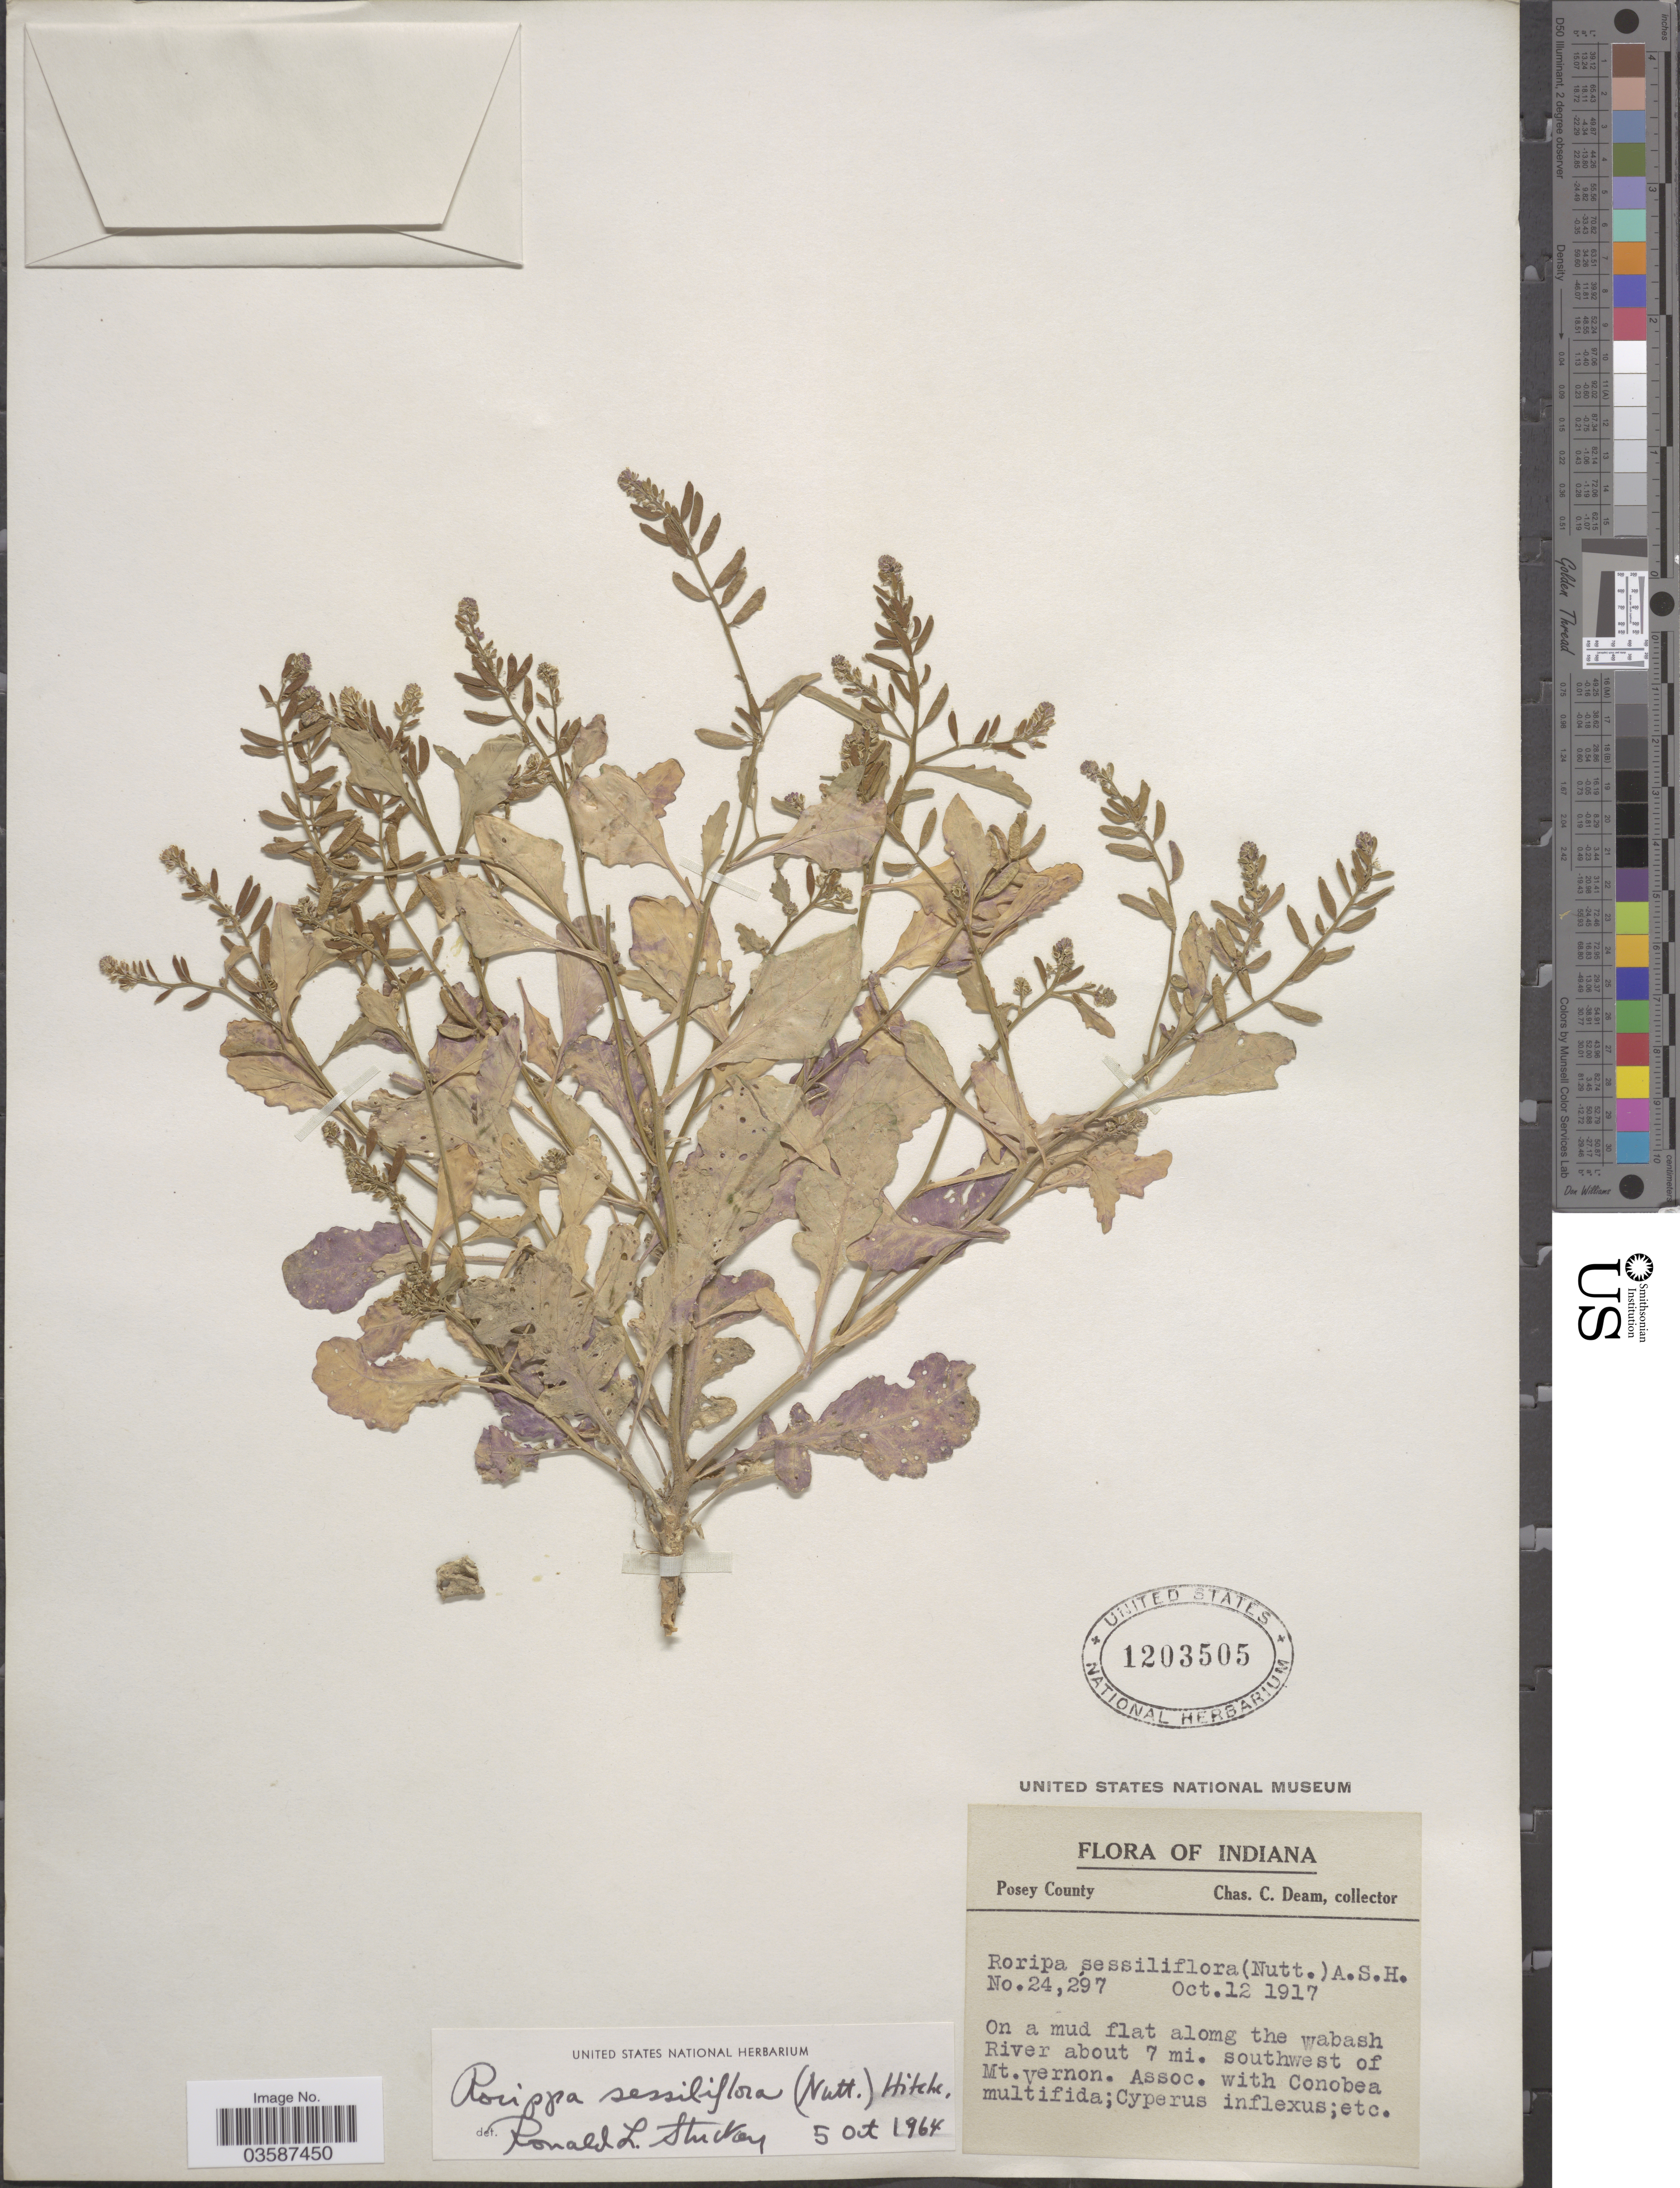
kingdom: Plantae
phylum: Tracheophyta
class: Magnoliopsida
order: Brassicales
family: Brassicaceae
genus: Rorippa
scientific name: Rorippa sessiliflora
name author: (Nutt.) Hitchc.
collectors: C. C. Deam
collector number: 24297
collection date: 1917-10-12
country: United States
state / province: Indiana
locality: Posey County. On a mud flat alomg the Wabash River about 7 mi. southwest of Mt. Vernon.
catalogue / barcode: US 1203505